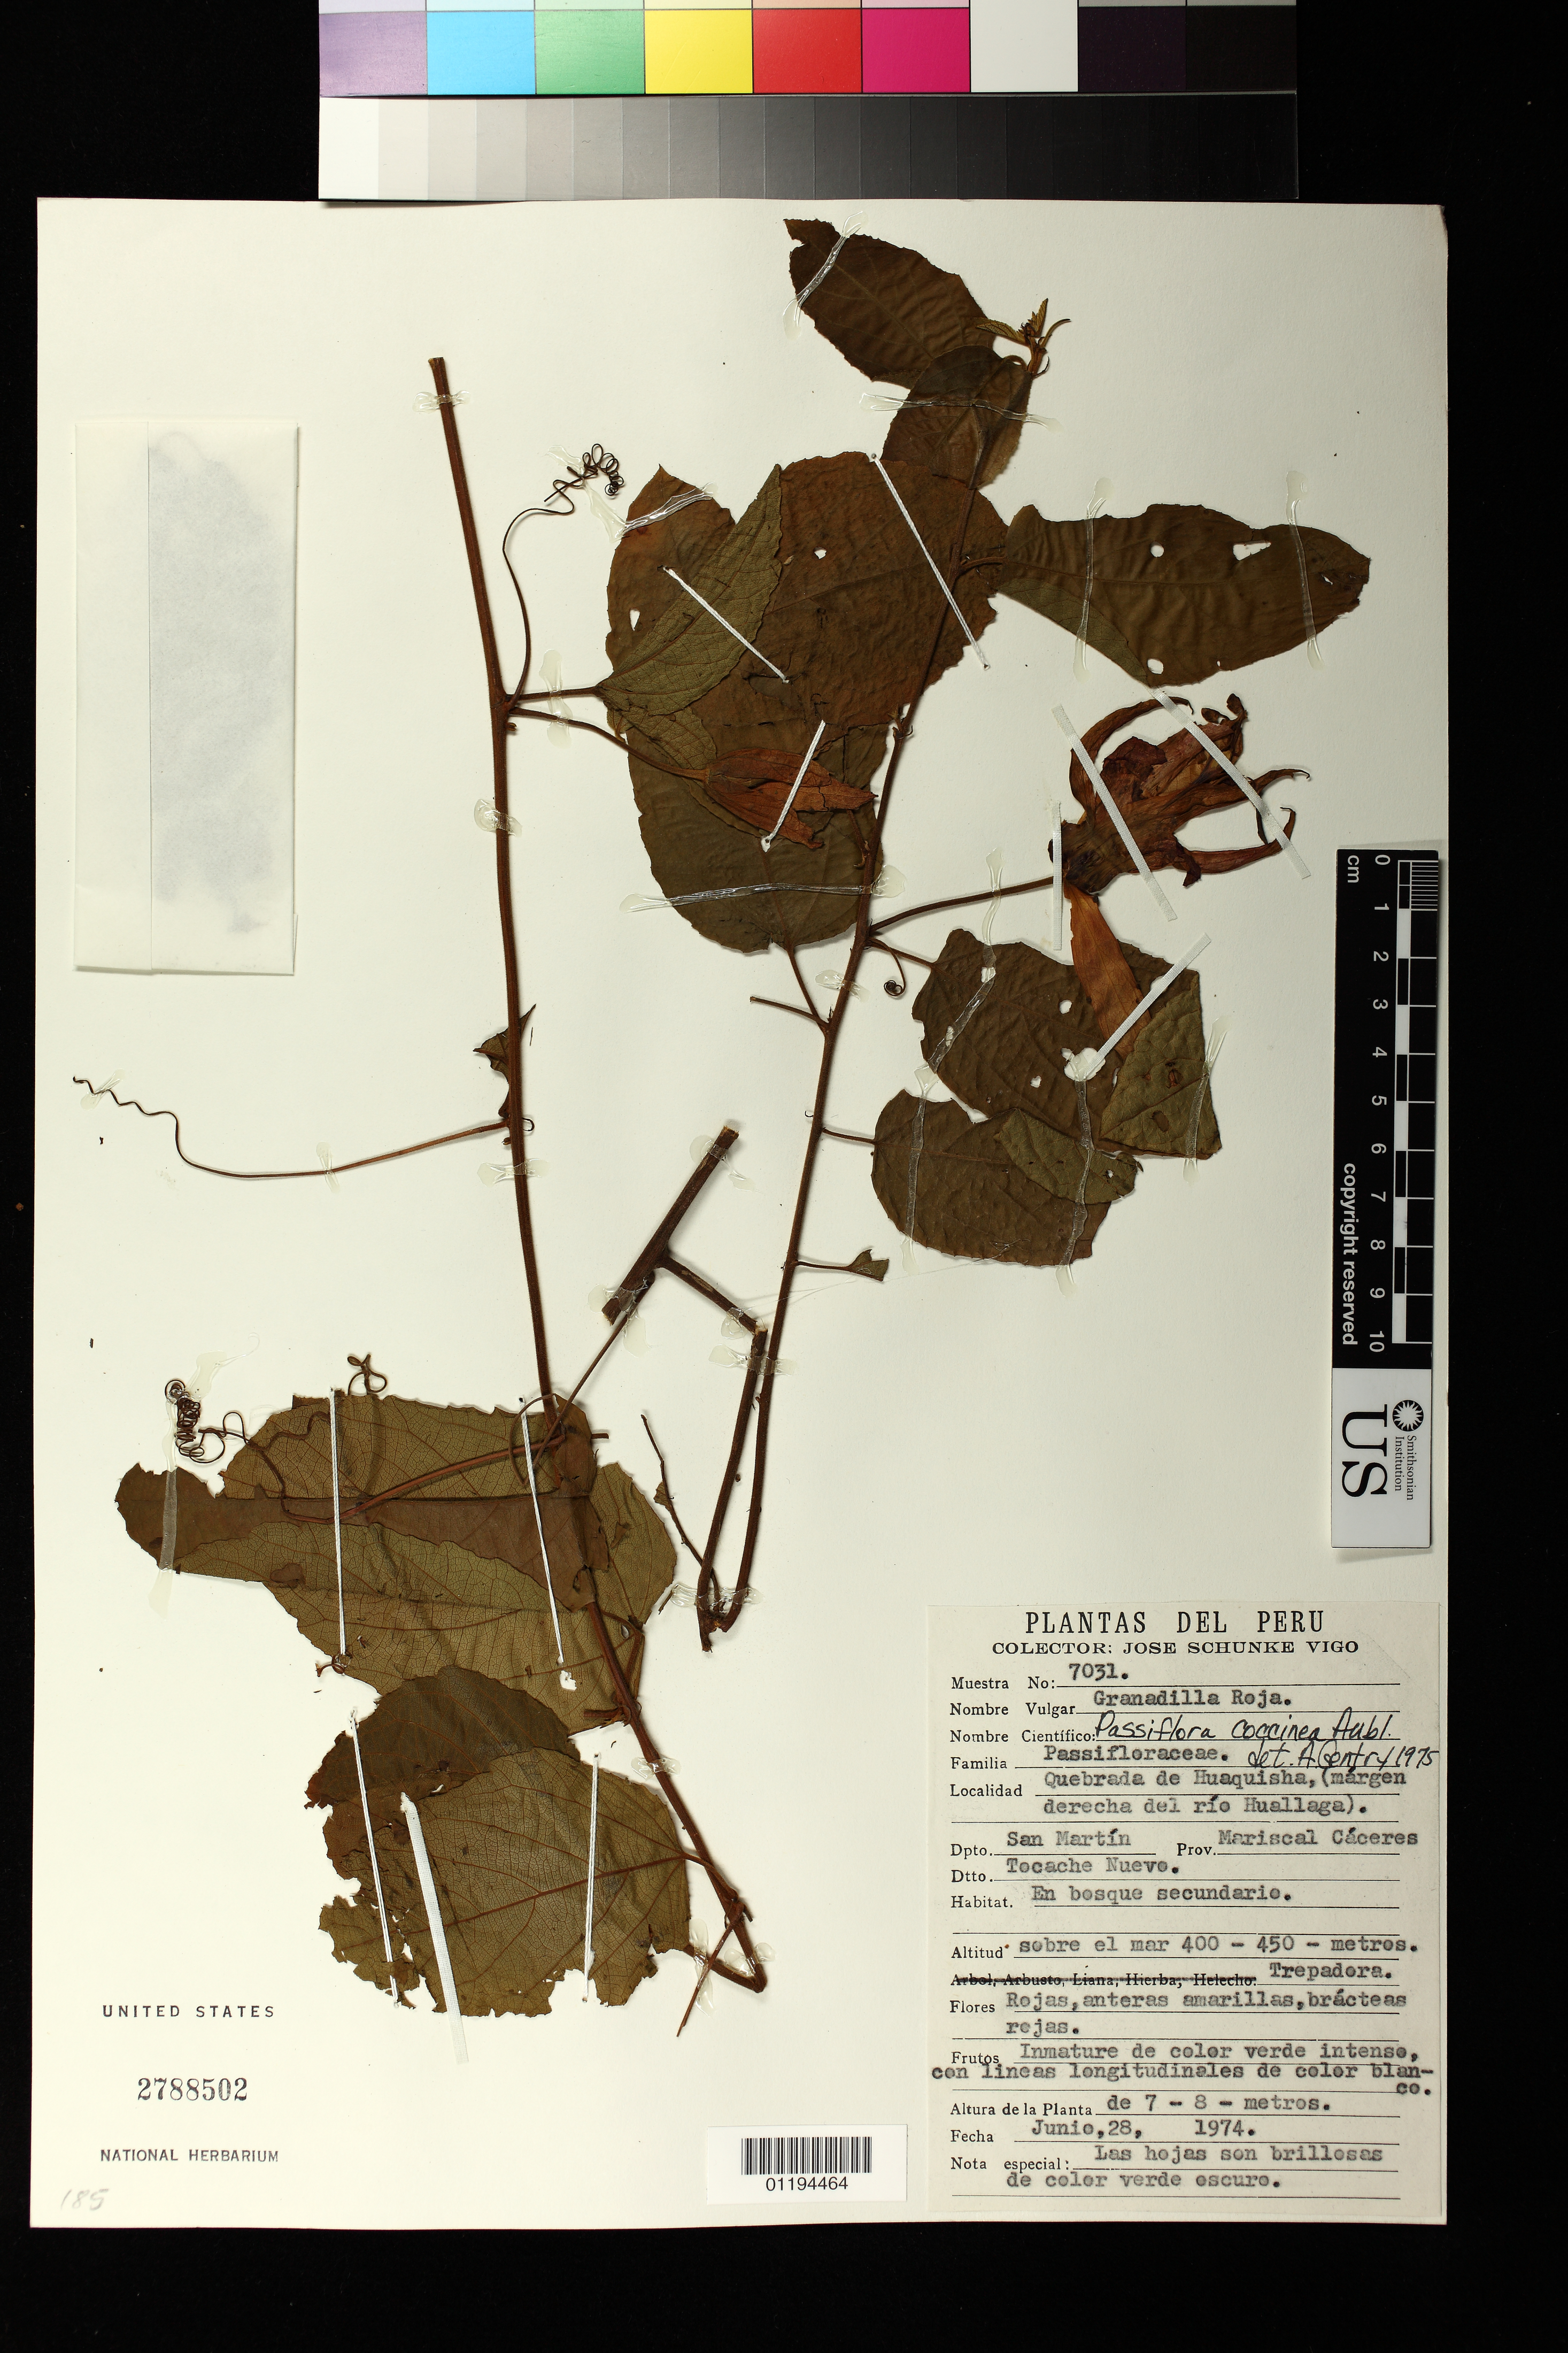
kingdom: Plantae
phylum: Tracheophyta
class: Magnoliopsida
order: Malpighiales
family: Passifloraceae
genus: Passiflora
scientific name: Passiflora coccinea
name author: Aubl.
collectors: J. Schunke Vigo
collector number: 7031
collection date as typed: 28 Jun 1974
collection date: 1974-06-28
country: Peru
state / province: San Martín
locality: Quebrada de Huaquisha (margen derecha del río Huallaga)Mariscal Caceres, San Martín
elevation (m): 400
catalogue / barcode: US 2788502